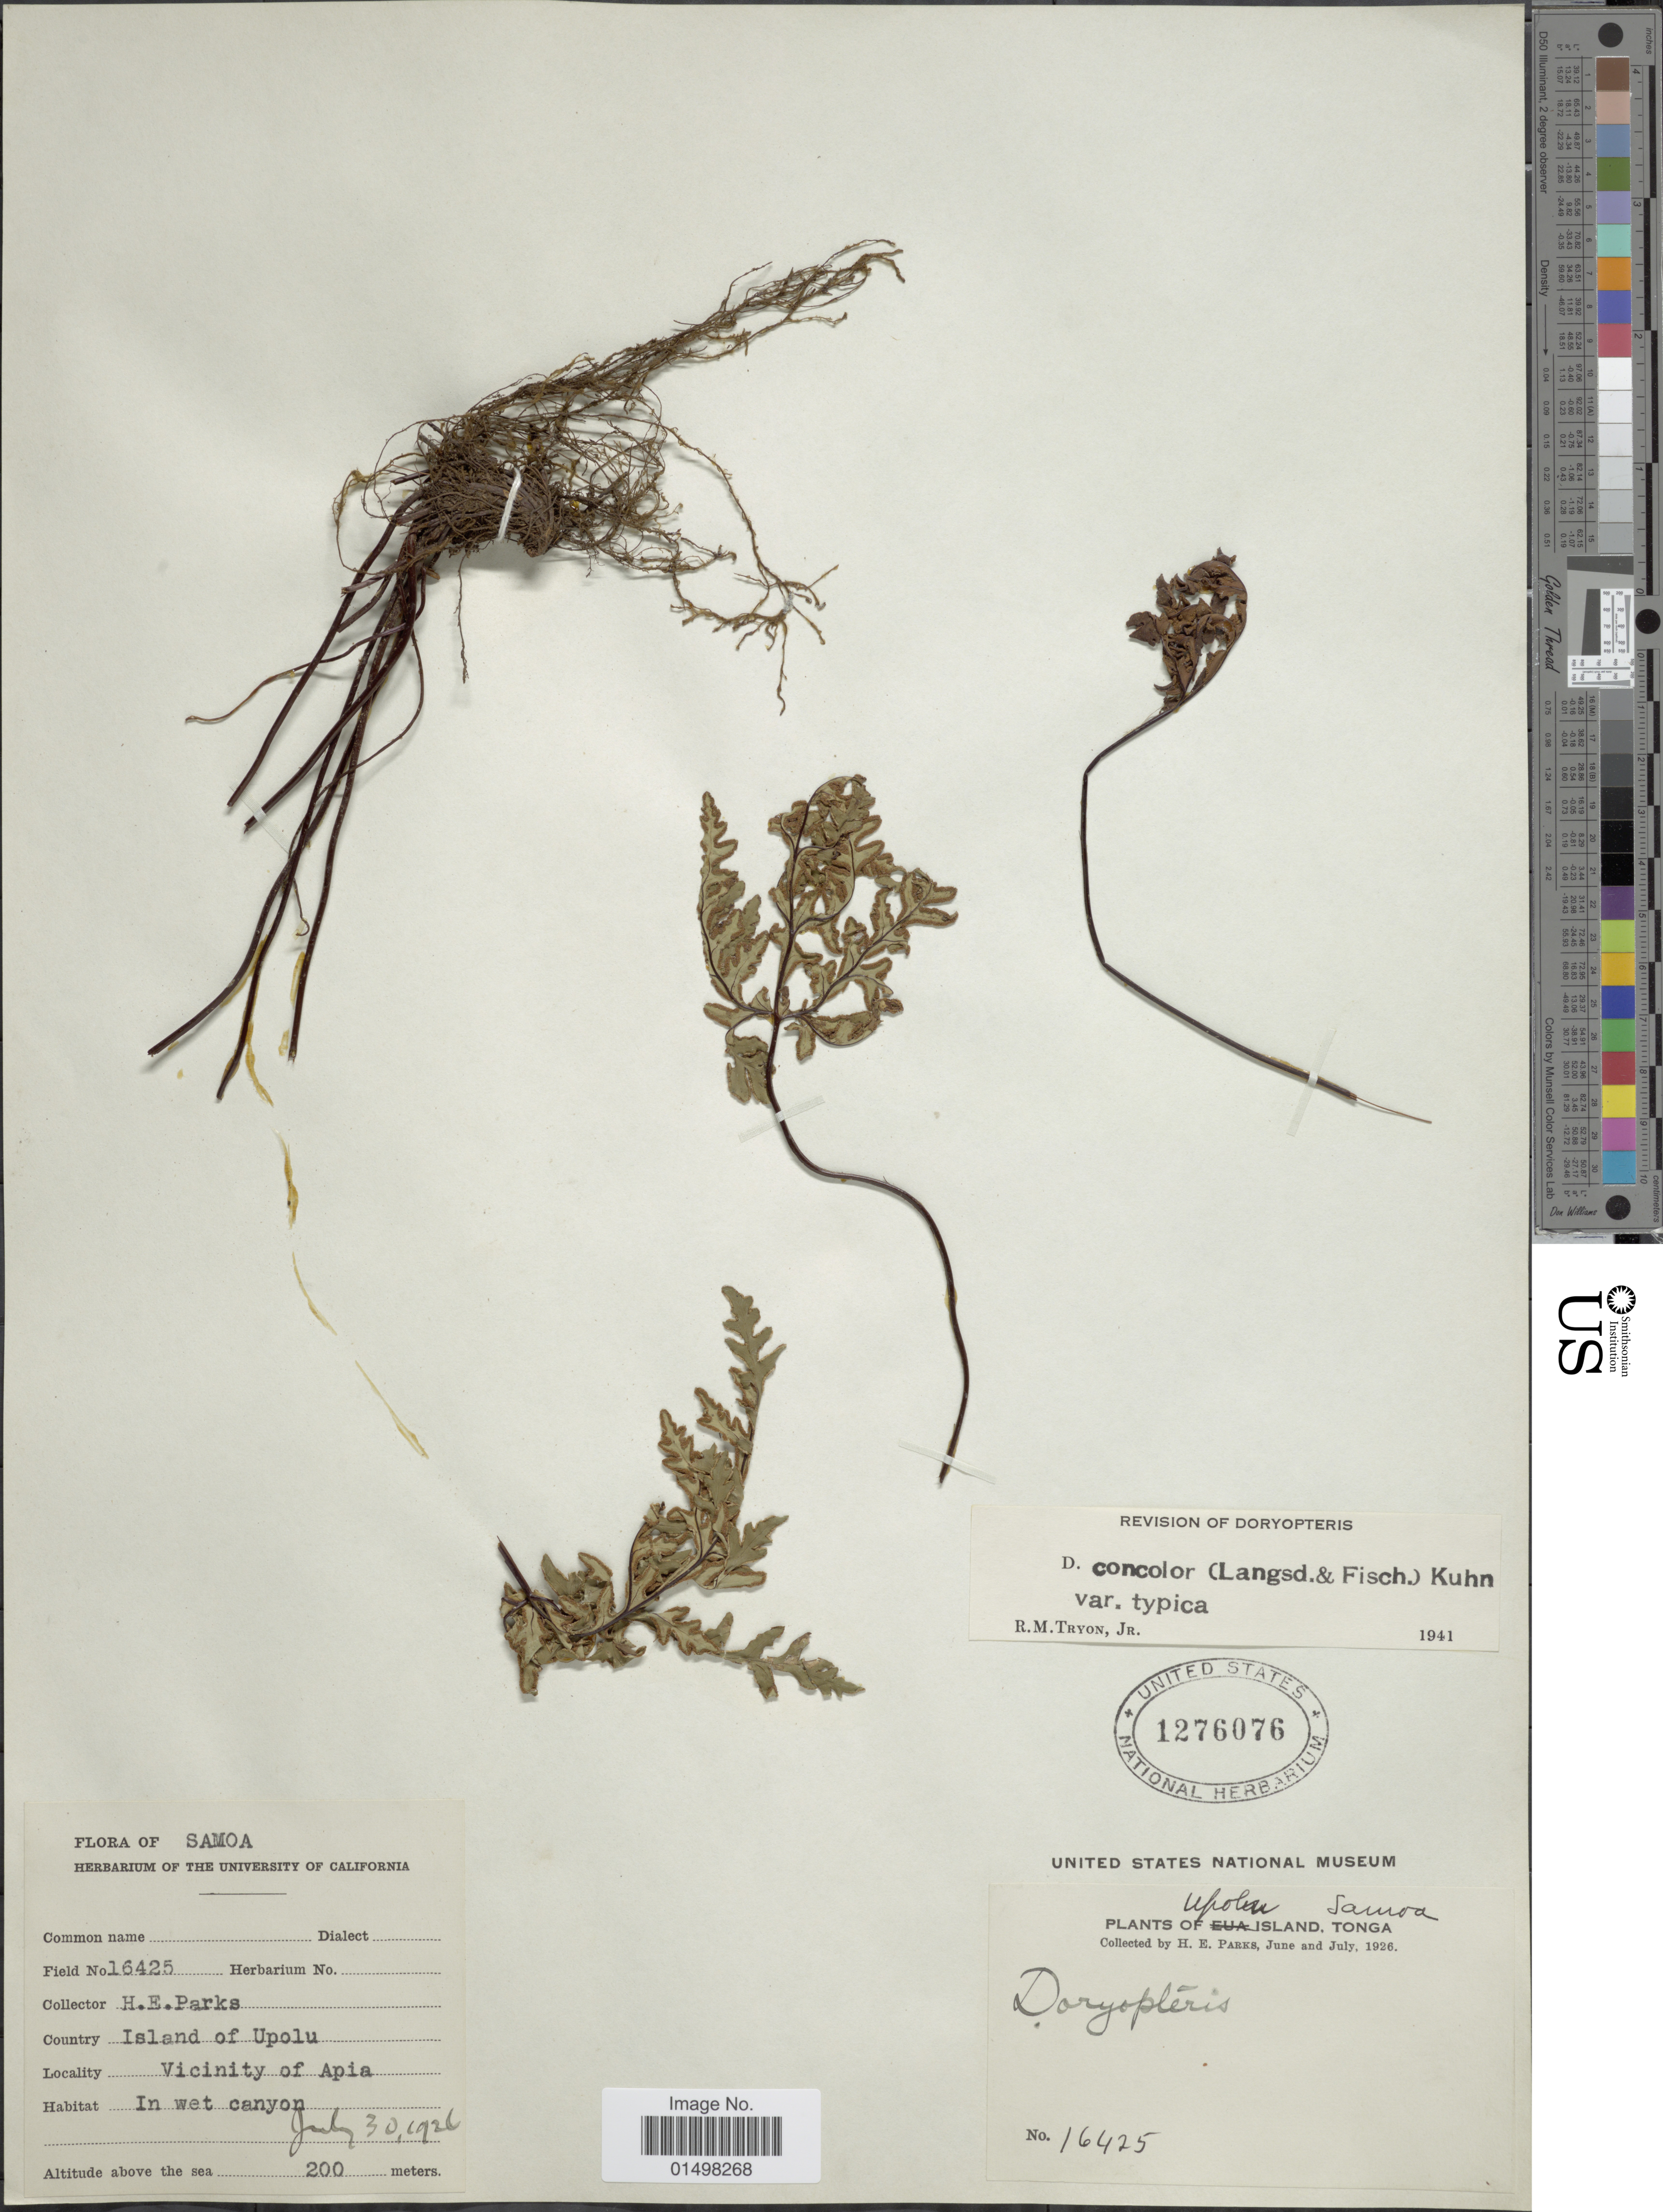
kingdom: Plantae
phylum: Tracheophyta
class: Polypodiopsida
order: Polypodiales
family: Pteridaceae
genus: Doryopteris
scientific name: Doryopteris concolor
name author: (Langsd. & Fisch.) Kuhn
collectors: H. E. Parks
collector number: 16425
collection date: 1926-07-30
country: Samoa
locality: Island of Upolu. Vicinity of Apia.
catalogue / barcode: US 1276076